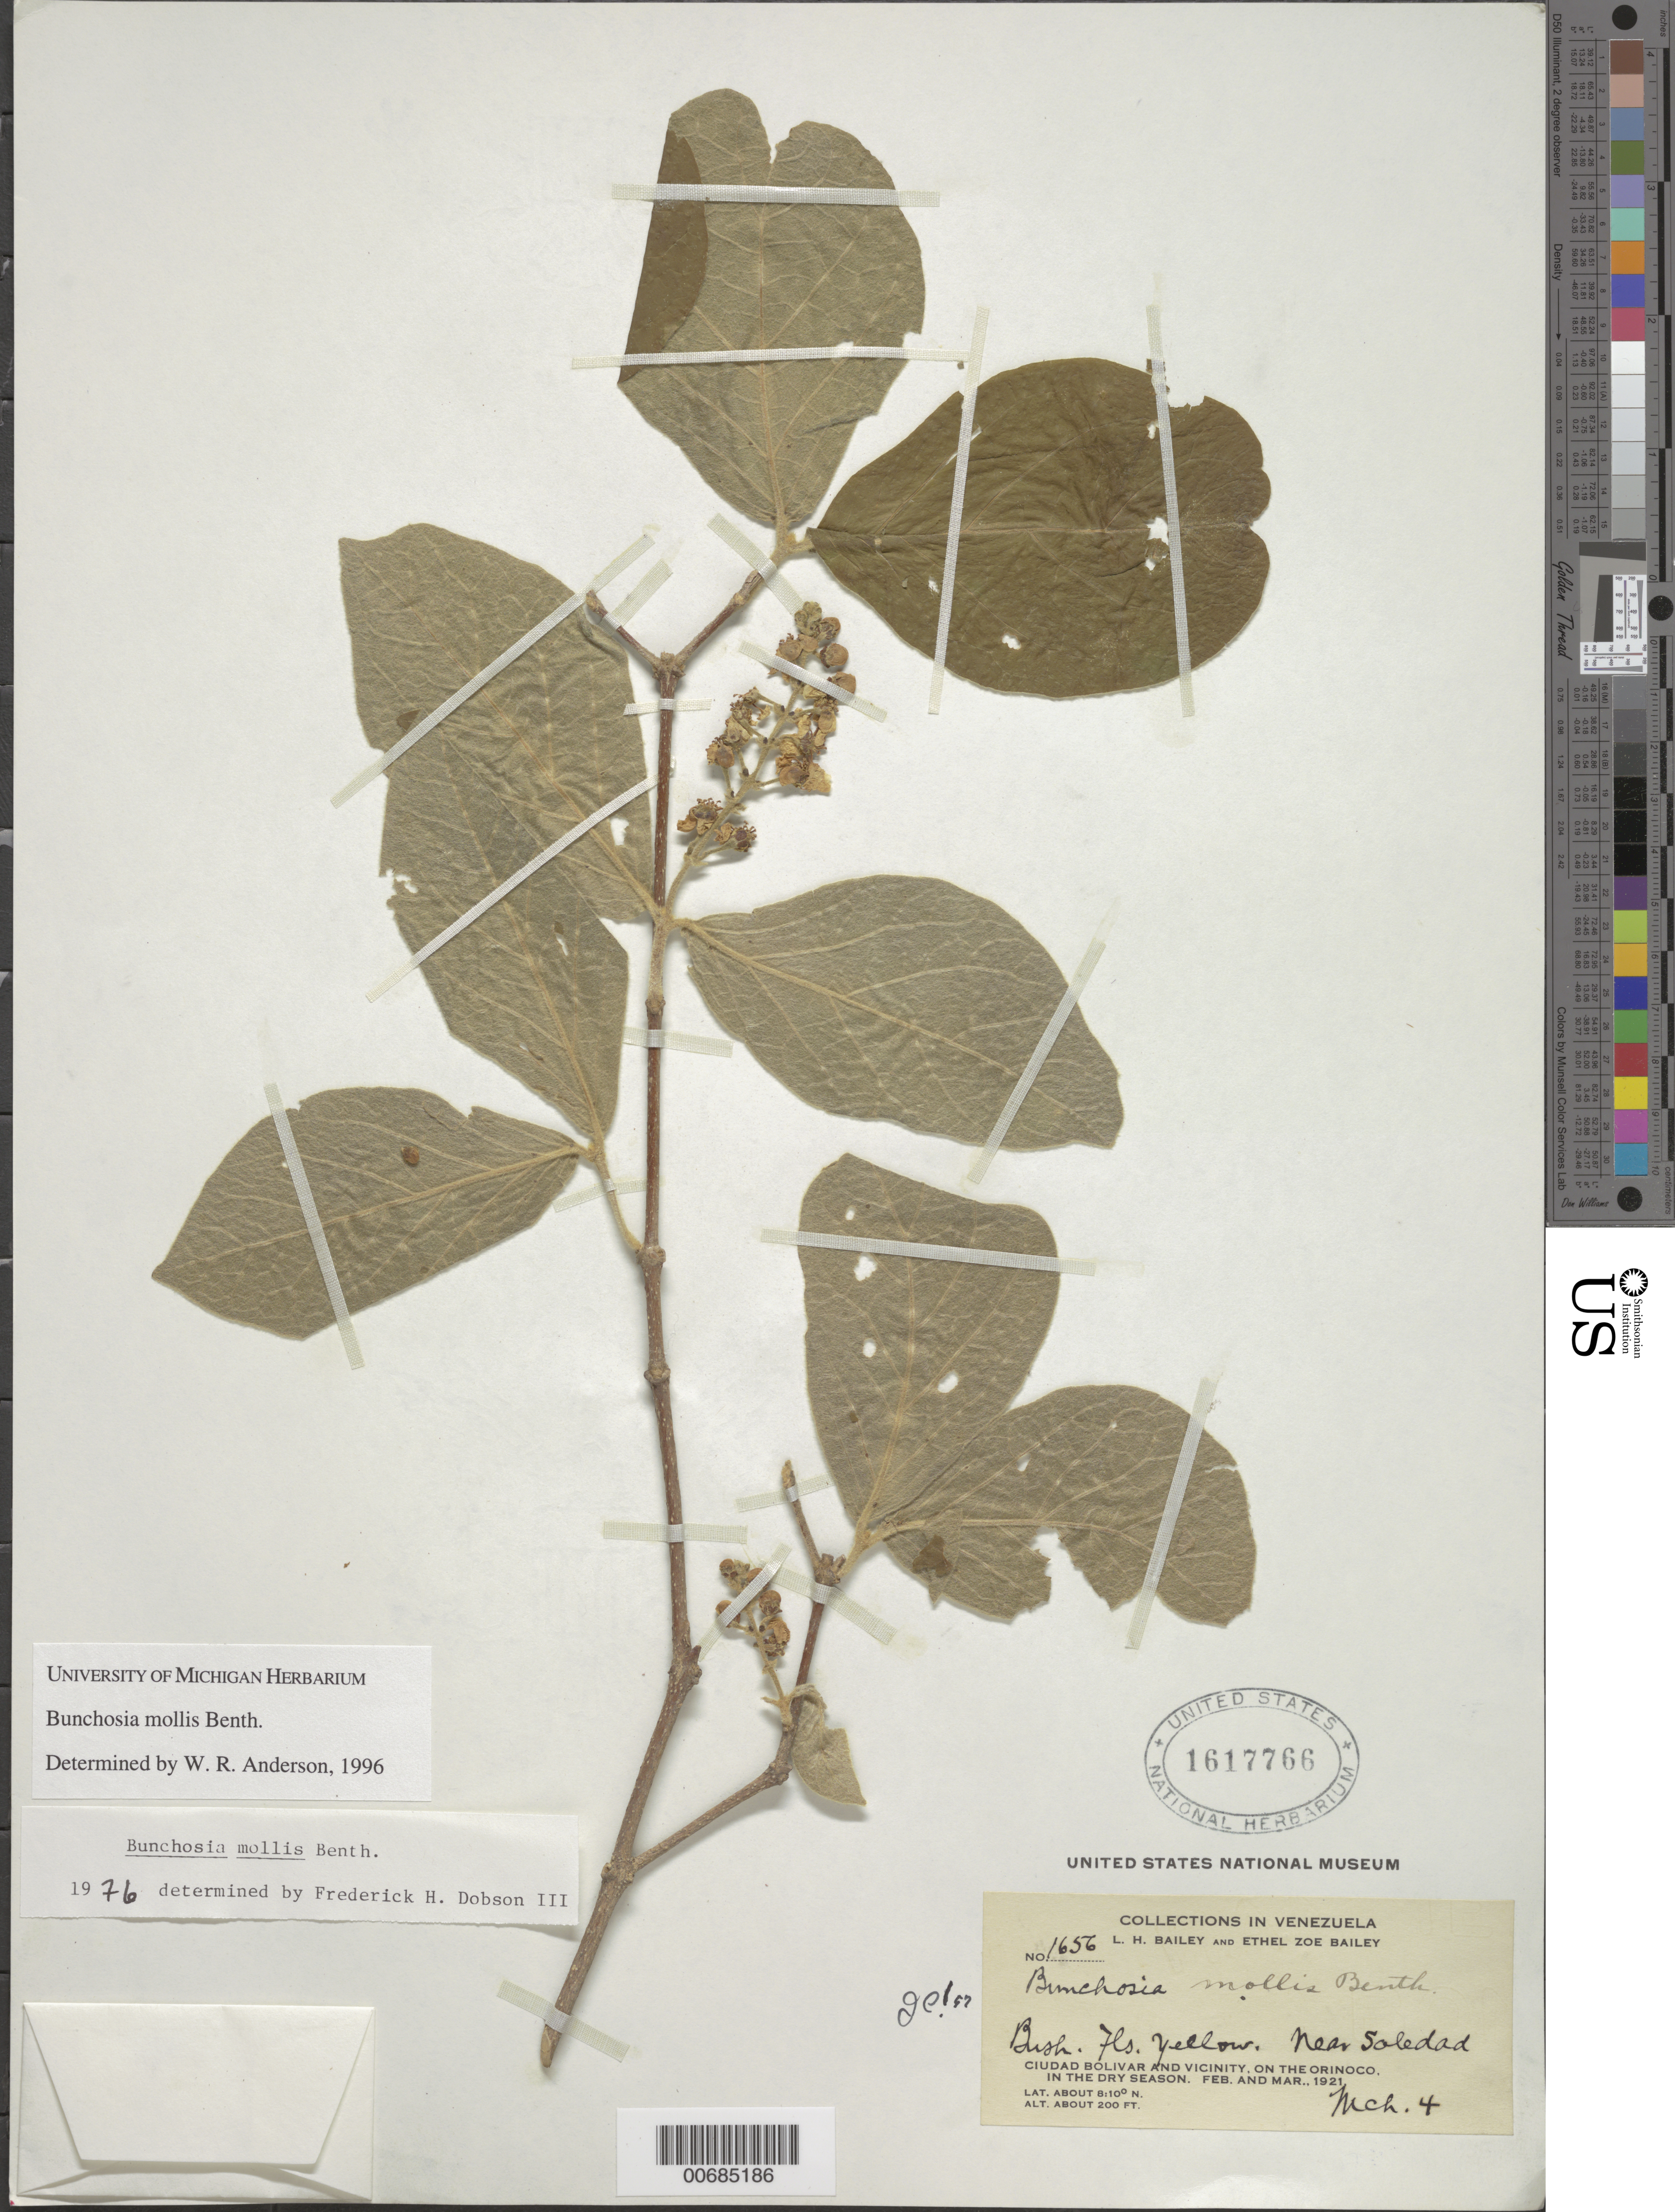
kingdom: Plantae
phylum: Tracheophyta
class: Magnoliopsida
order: Malpighiales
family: Malpighiaceae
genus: Bunchosia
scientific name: Bunchosia mollis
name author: Benth.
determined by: Anderson, W. R., (MICH), University of Michigan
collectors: L. H. Bailey & E. Z. Bailey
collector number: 1665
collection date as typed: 4 March 1921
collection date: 1921-03-04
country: Venezuela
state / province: Bolívar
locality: Ciudad Bolívar and vicinity, Orinoco R., Soledad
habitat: Dry season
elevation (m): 61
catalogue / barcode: US 1617766